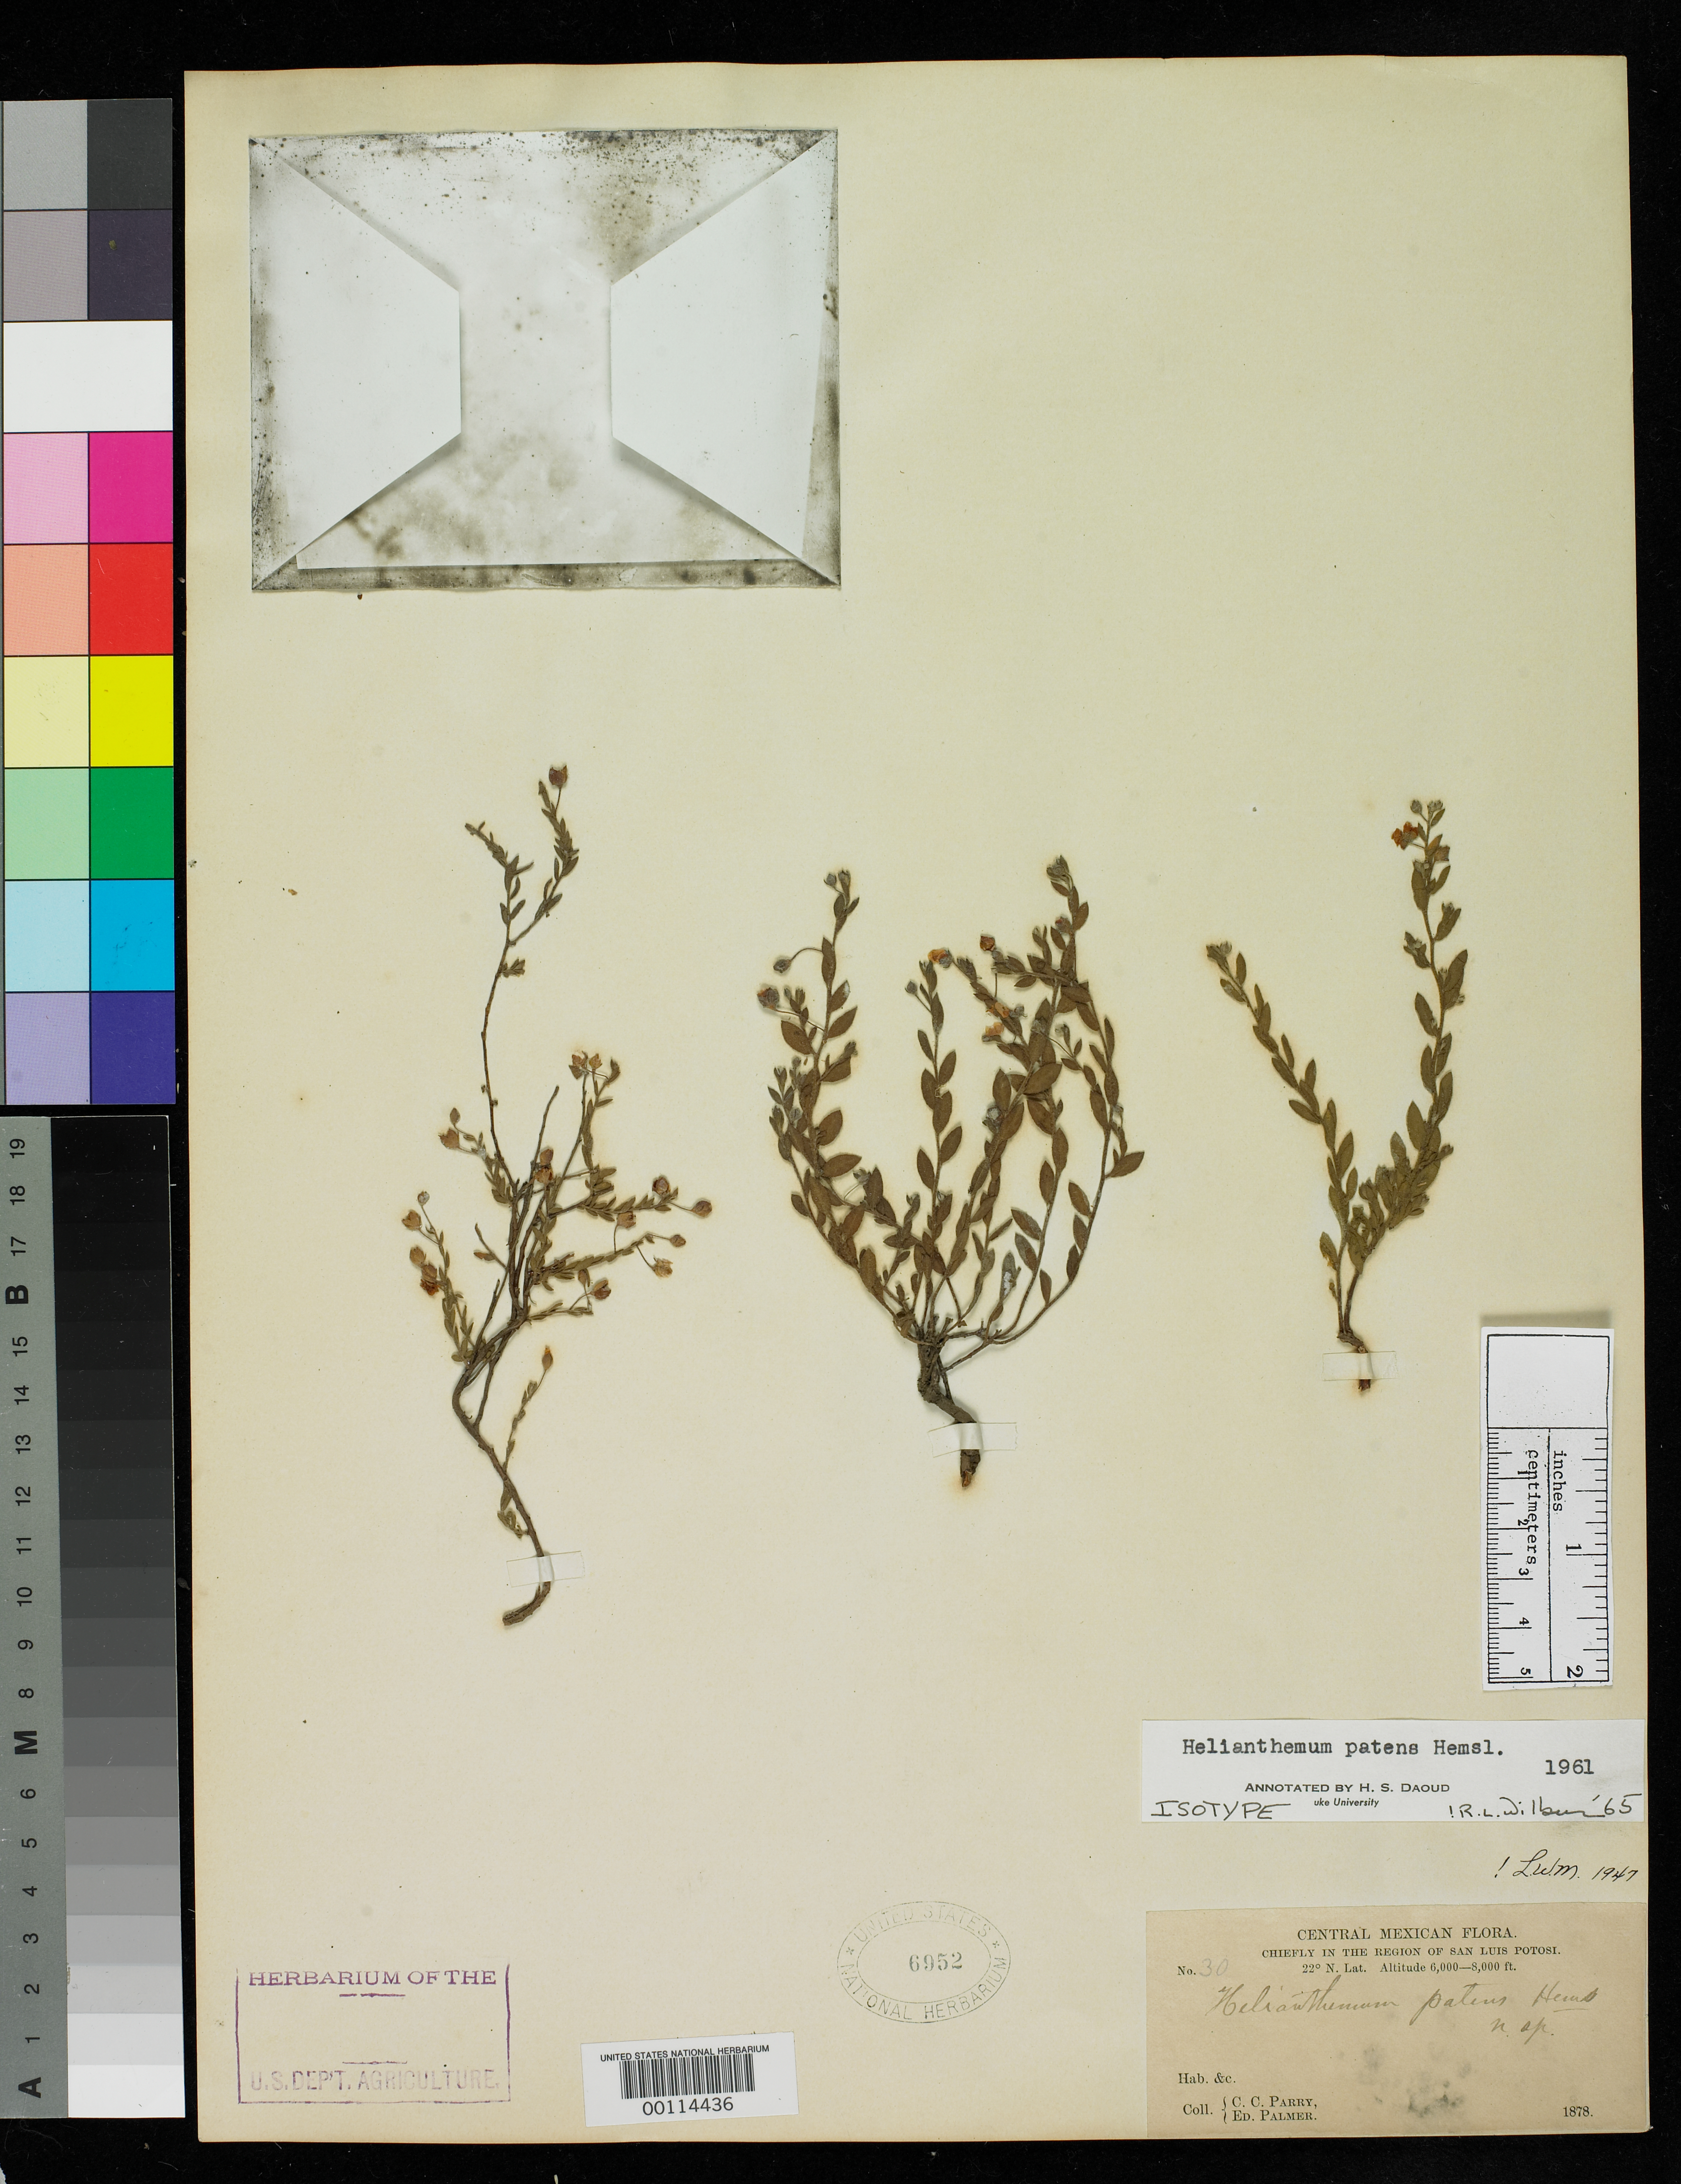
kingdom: Plantae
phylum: Tracheophyta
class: Magnoliopsida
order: Malvales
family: Cistaceae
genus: Helianthemum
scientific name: Helianthemum patens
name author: Hemsl.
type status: Isotype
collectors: C. C. Parry & E. Palmer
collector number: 30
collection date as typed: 1878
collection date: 1878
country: Mexico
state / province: San Luis Potosi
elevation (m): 1829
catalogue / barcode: US 6952